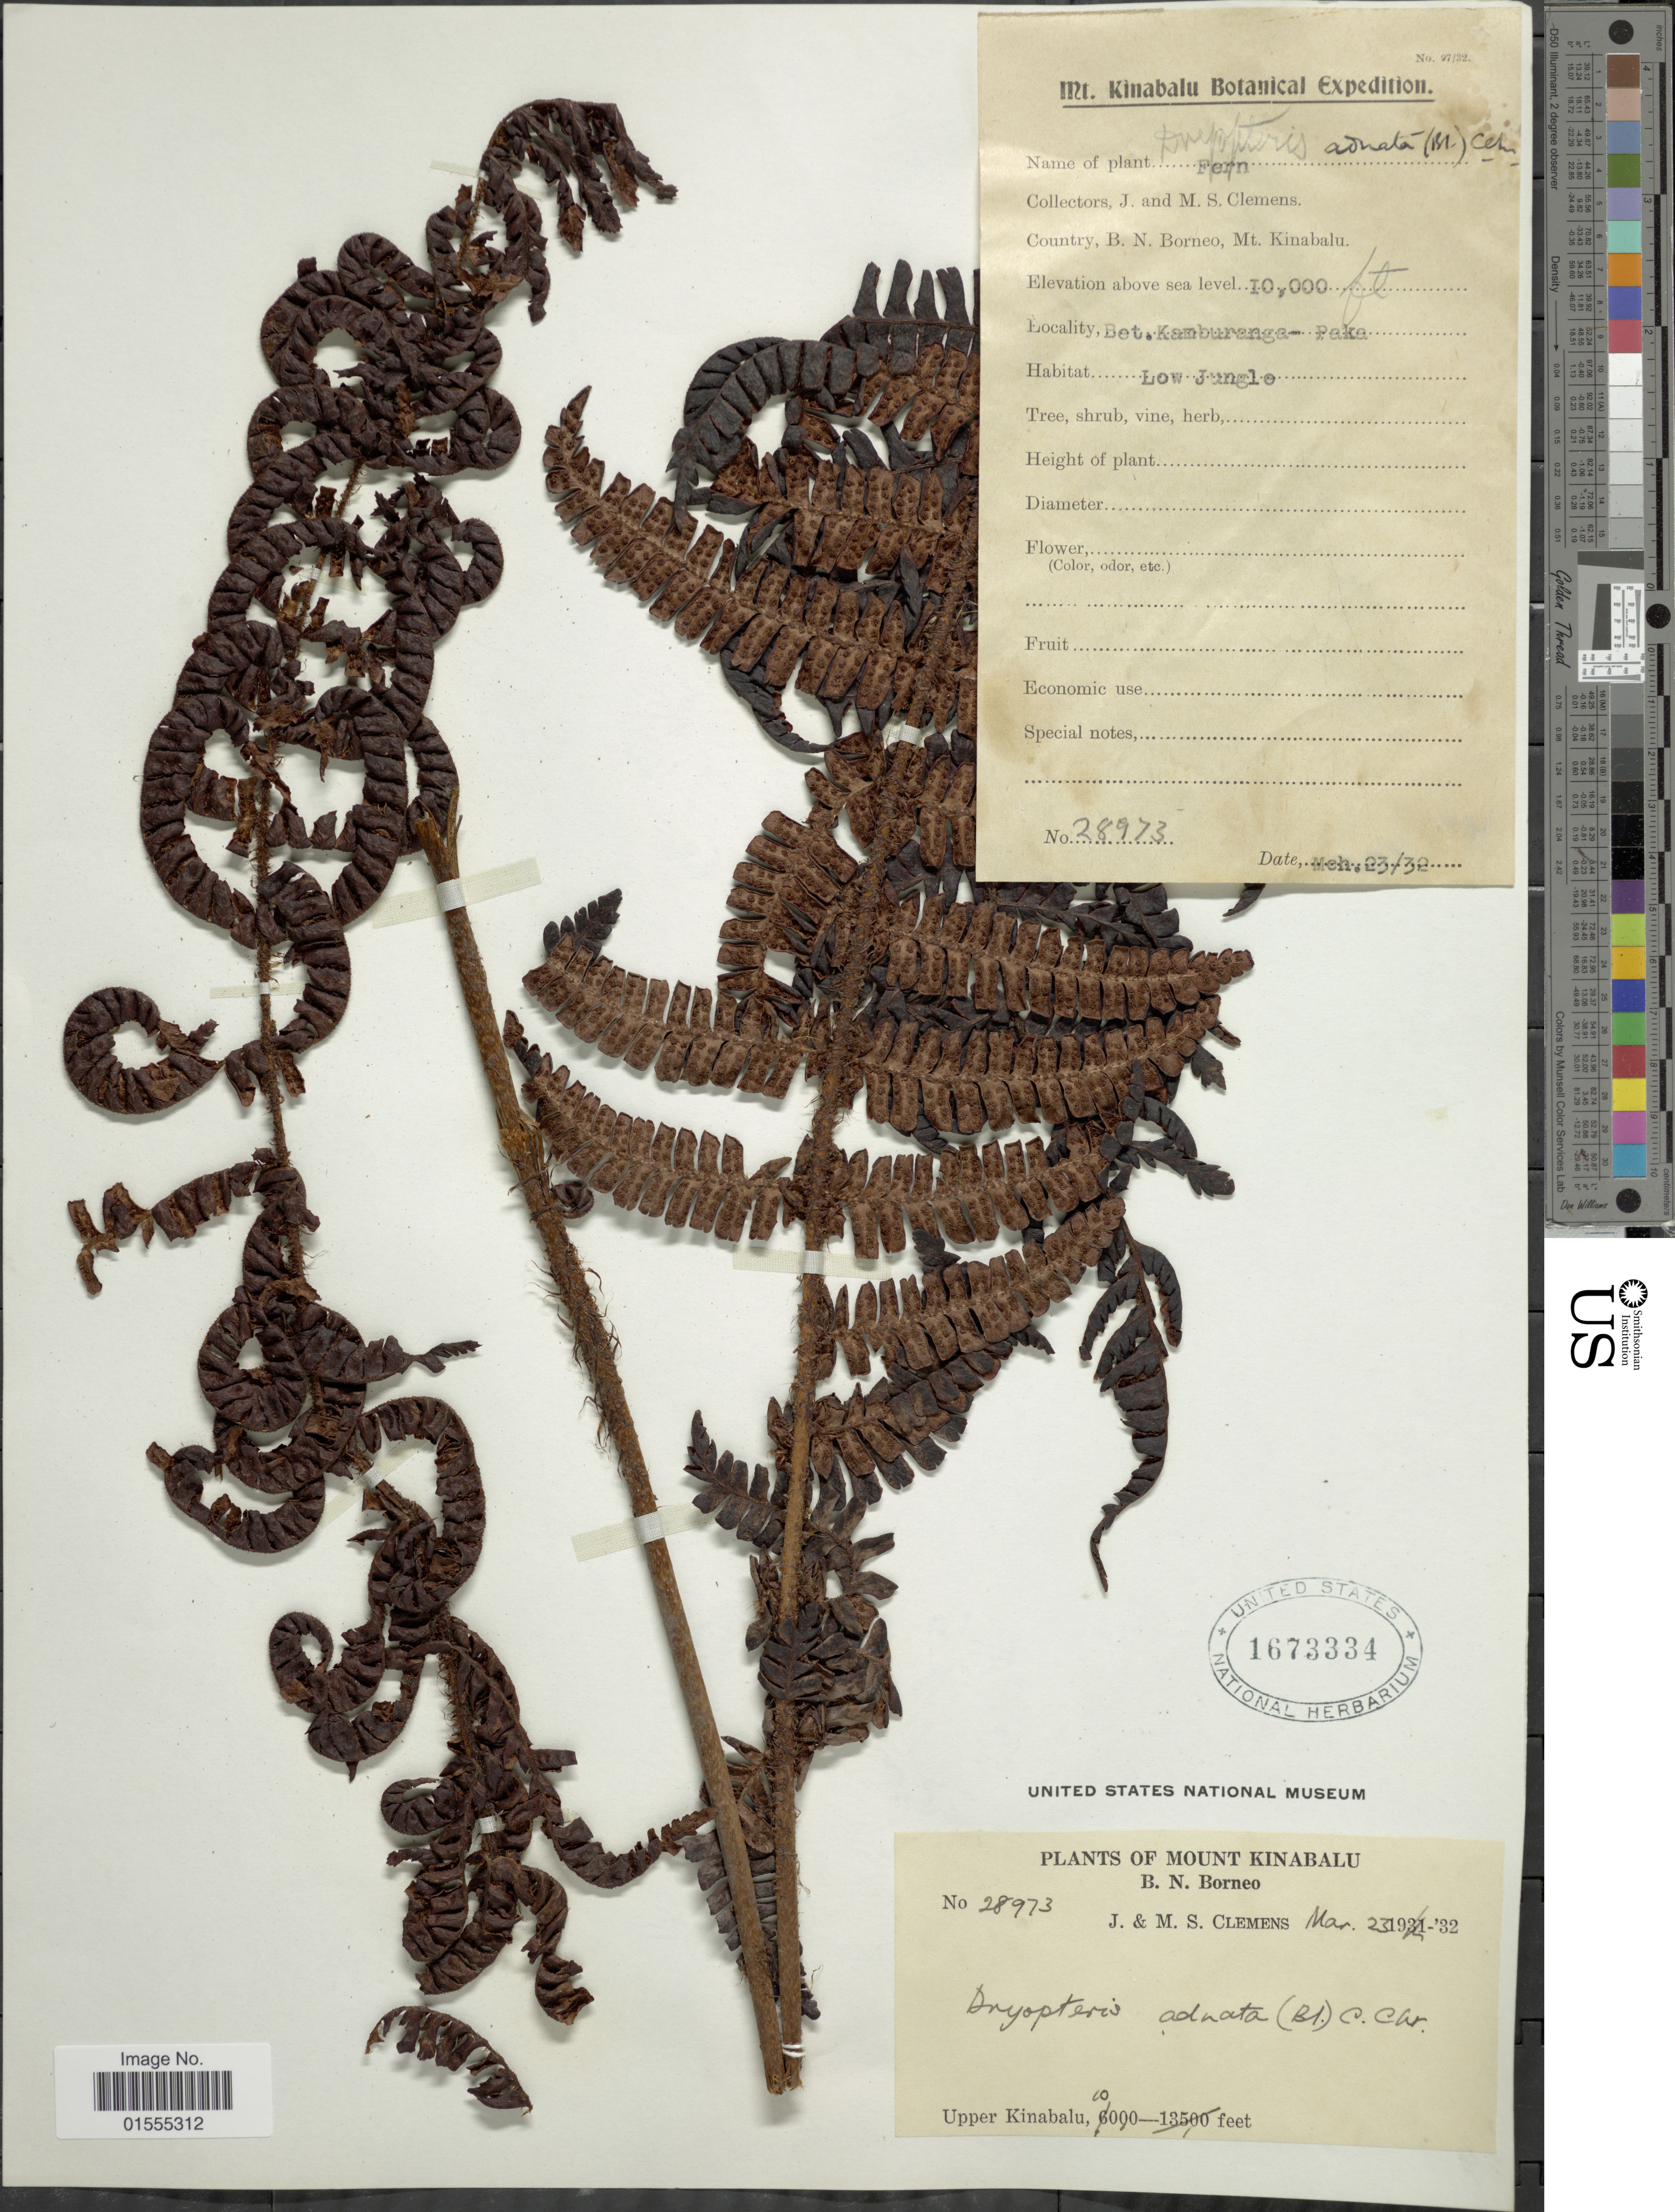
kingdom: Plantae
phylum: Tracheophyta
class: Polypodiopsida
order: Polypodiales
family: Dryopteridaceae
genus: Dryopteris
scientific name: Dryopteris adnata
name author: (Blume) Alderw.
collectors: J. Clemens & M. S. Clemens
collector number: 28973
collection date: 1932-03-23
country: Malaysia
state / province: Sabah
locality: Mount Kinabalu, B.N. Borneo, Upper Kinabalu, Bet Kamburanga-Paka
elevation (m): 3048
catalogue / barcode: US 1673334